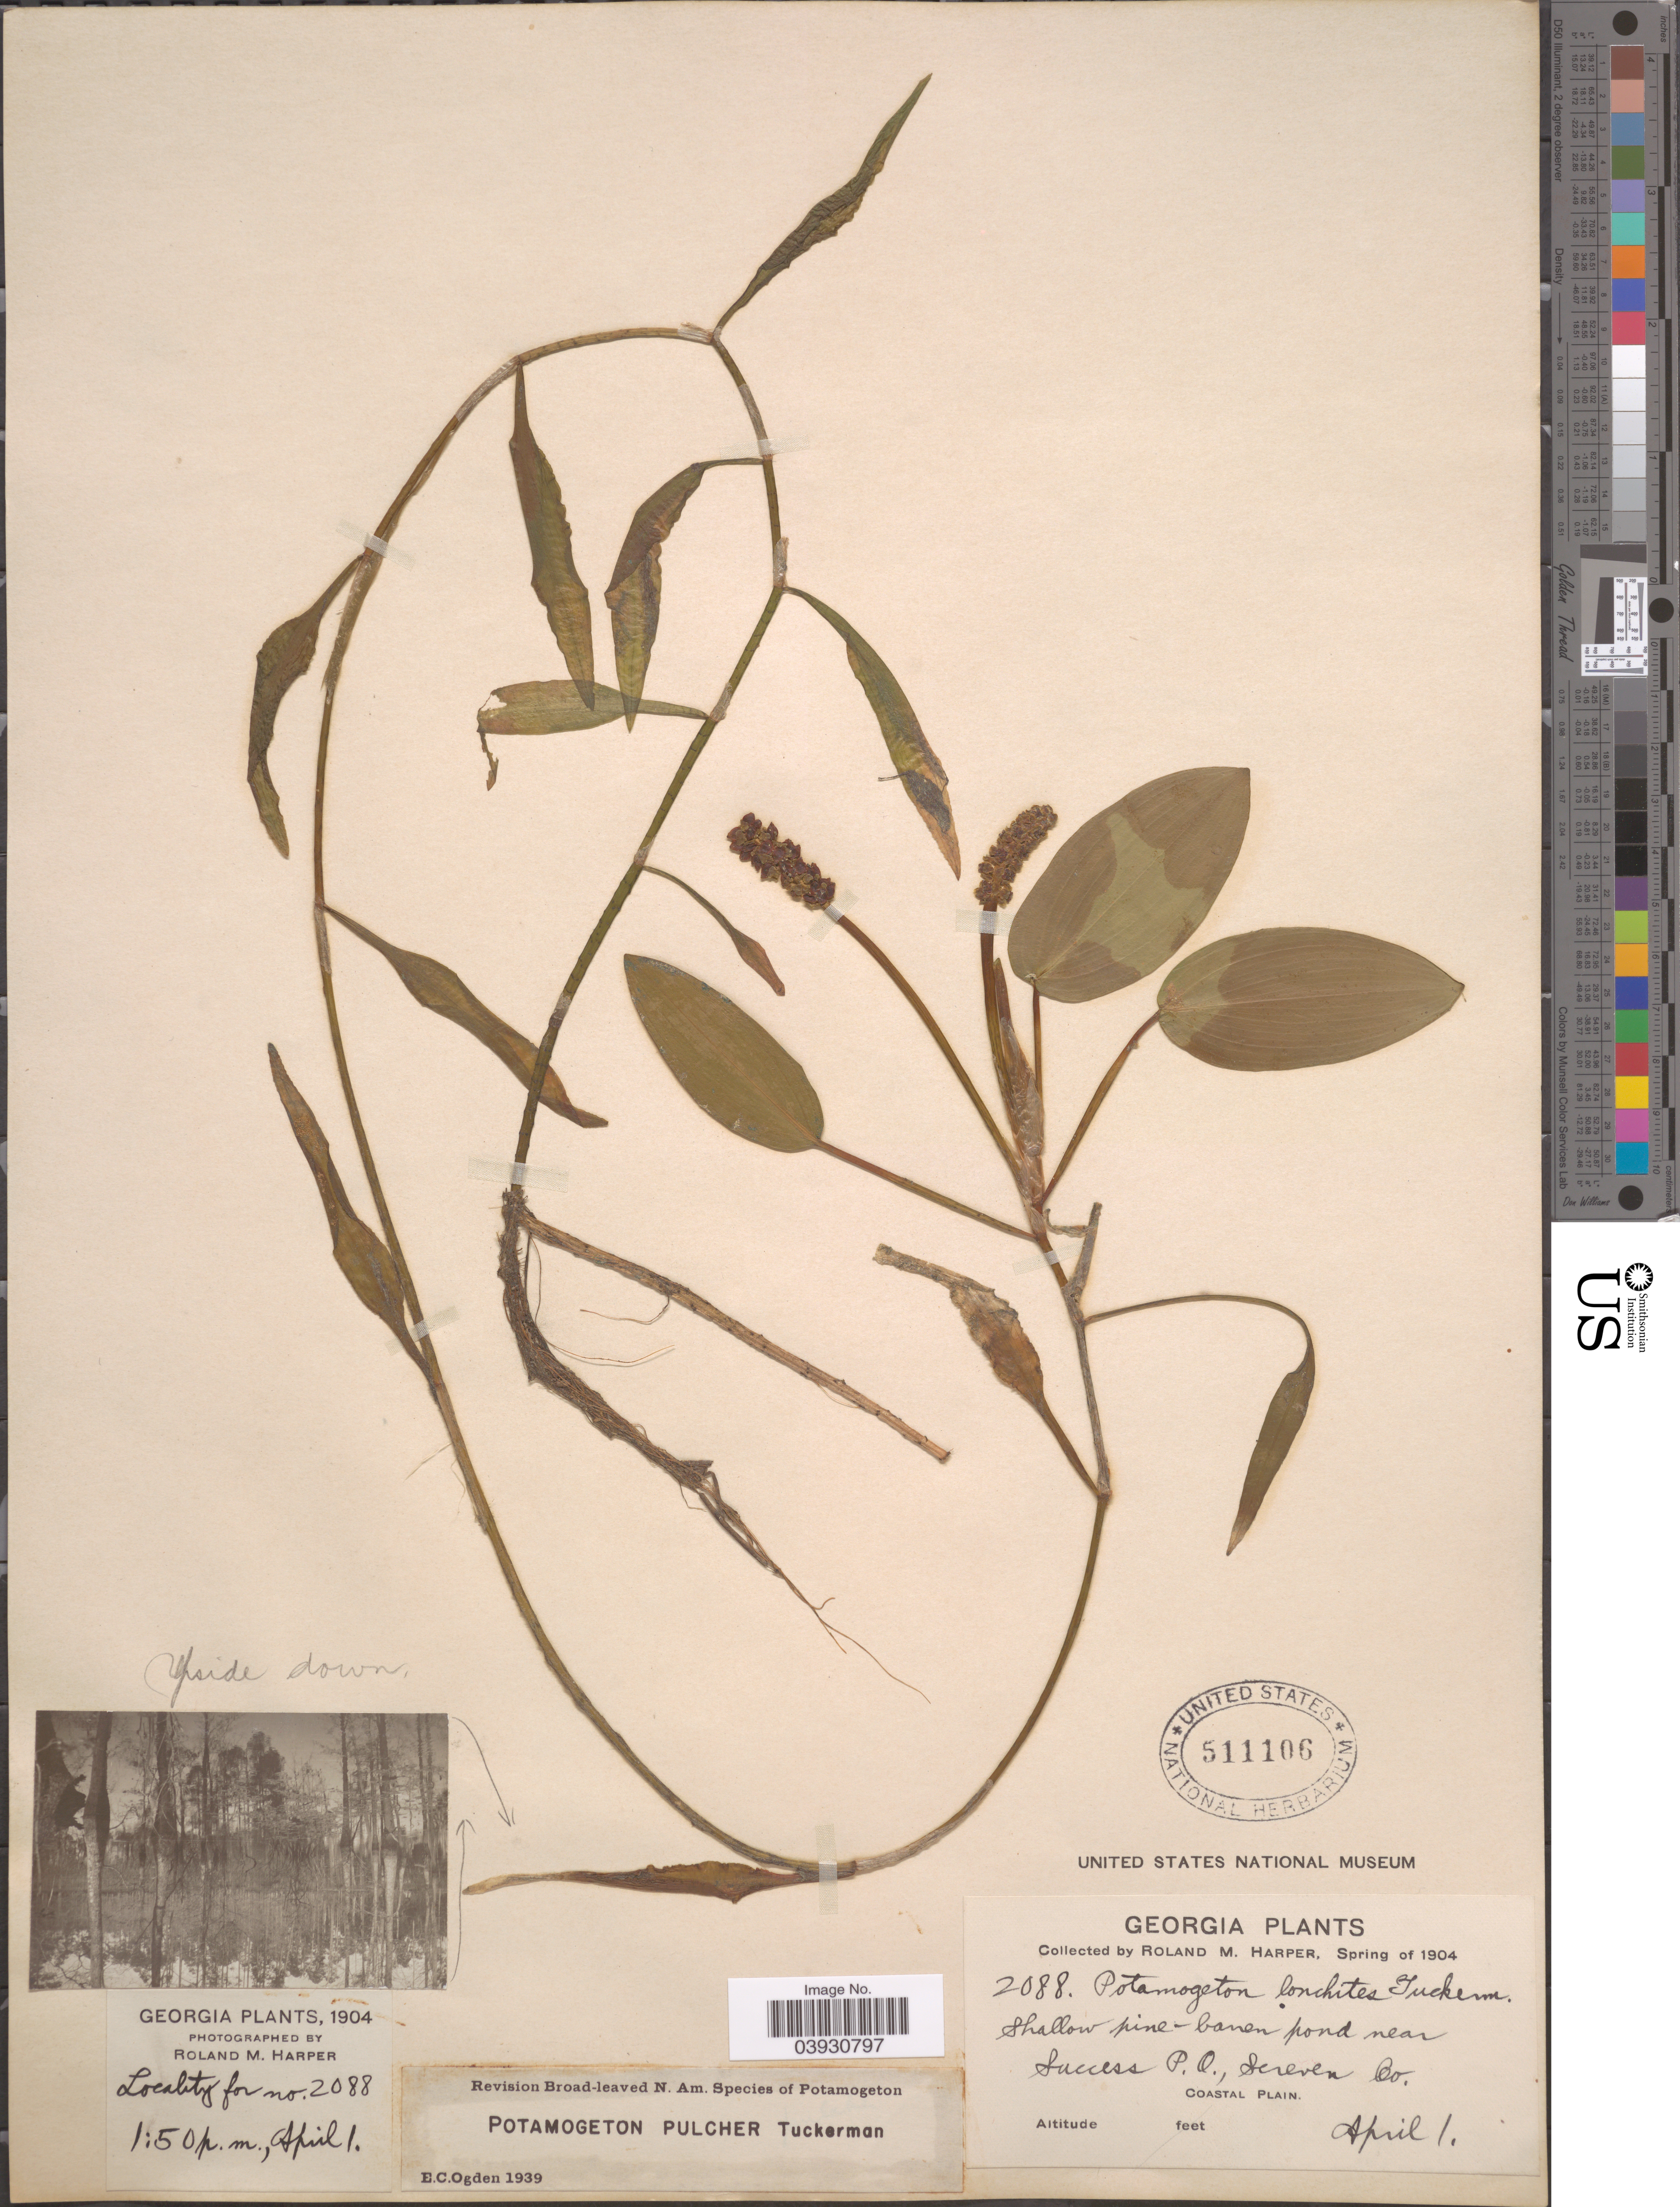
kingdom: Plantae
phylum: Tracheophyta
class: Liliopsida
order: Alismatales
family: Potamogetonaceae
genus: Potamogeton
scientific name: Potamogeton pulcher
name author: Tuck.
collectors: R. M. Harper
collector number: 2088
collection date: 1904-04-01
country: United States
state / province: Georgia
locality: Pond near Success P.O., Screven Co. Coastal Plain.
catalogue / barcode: US 511106